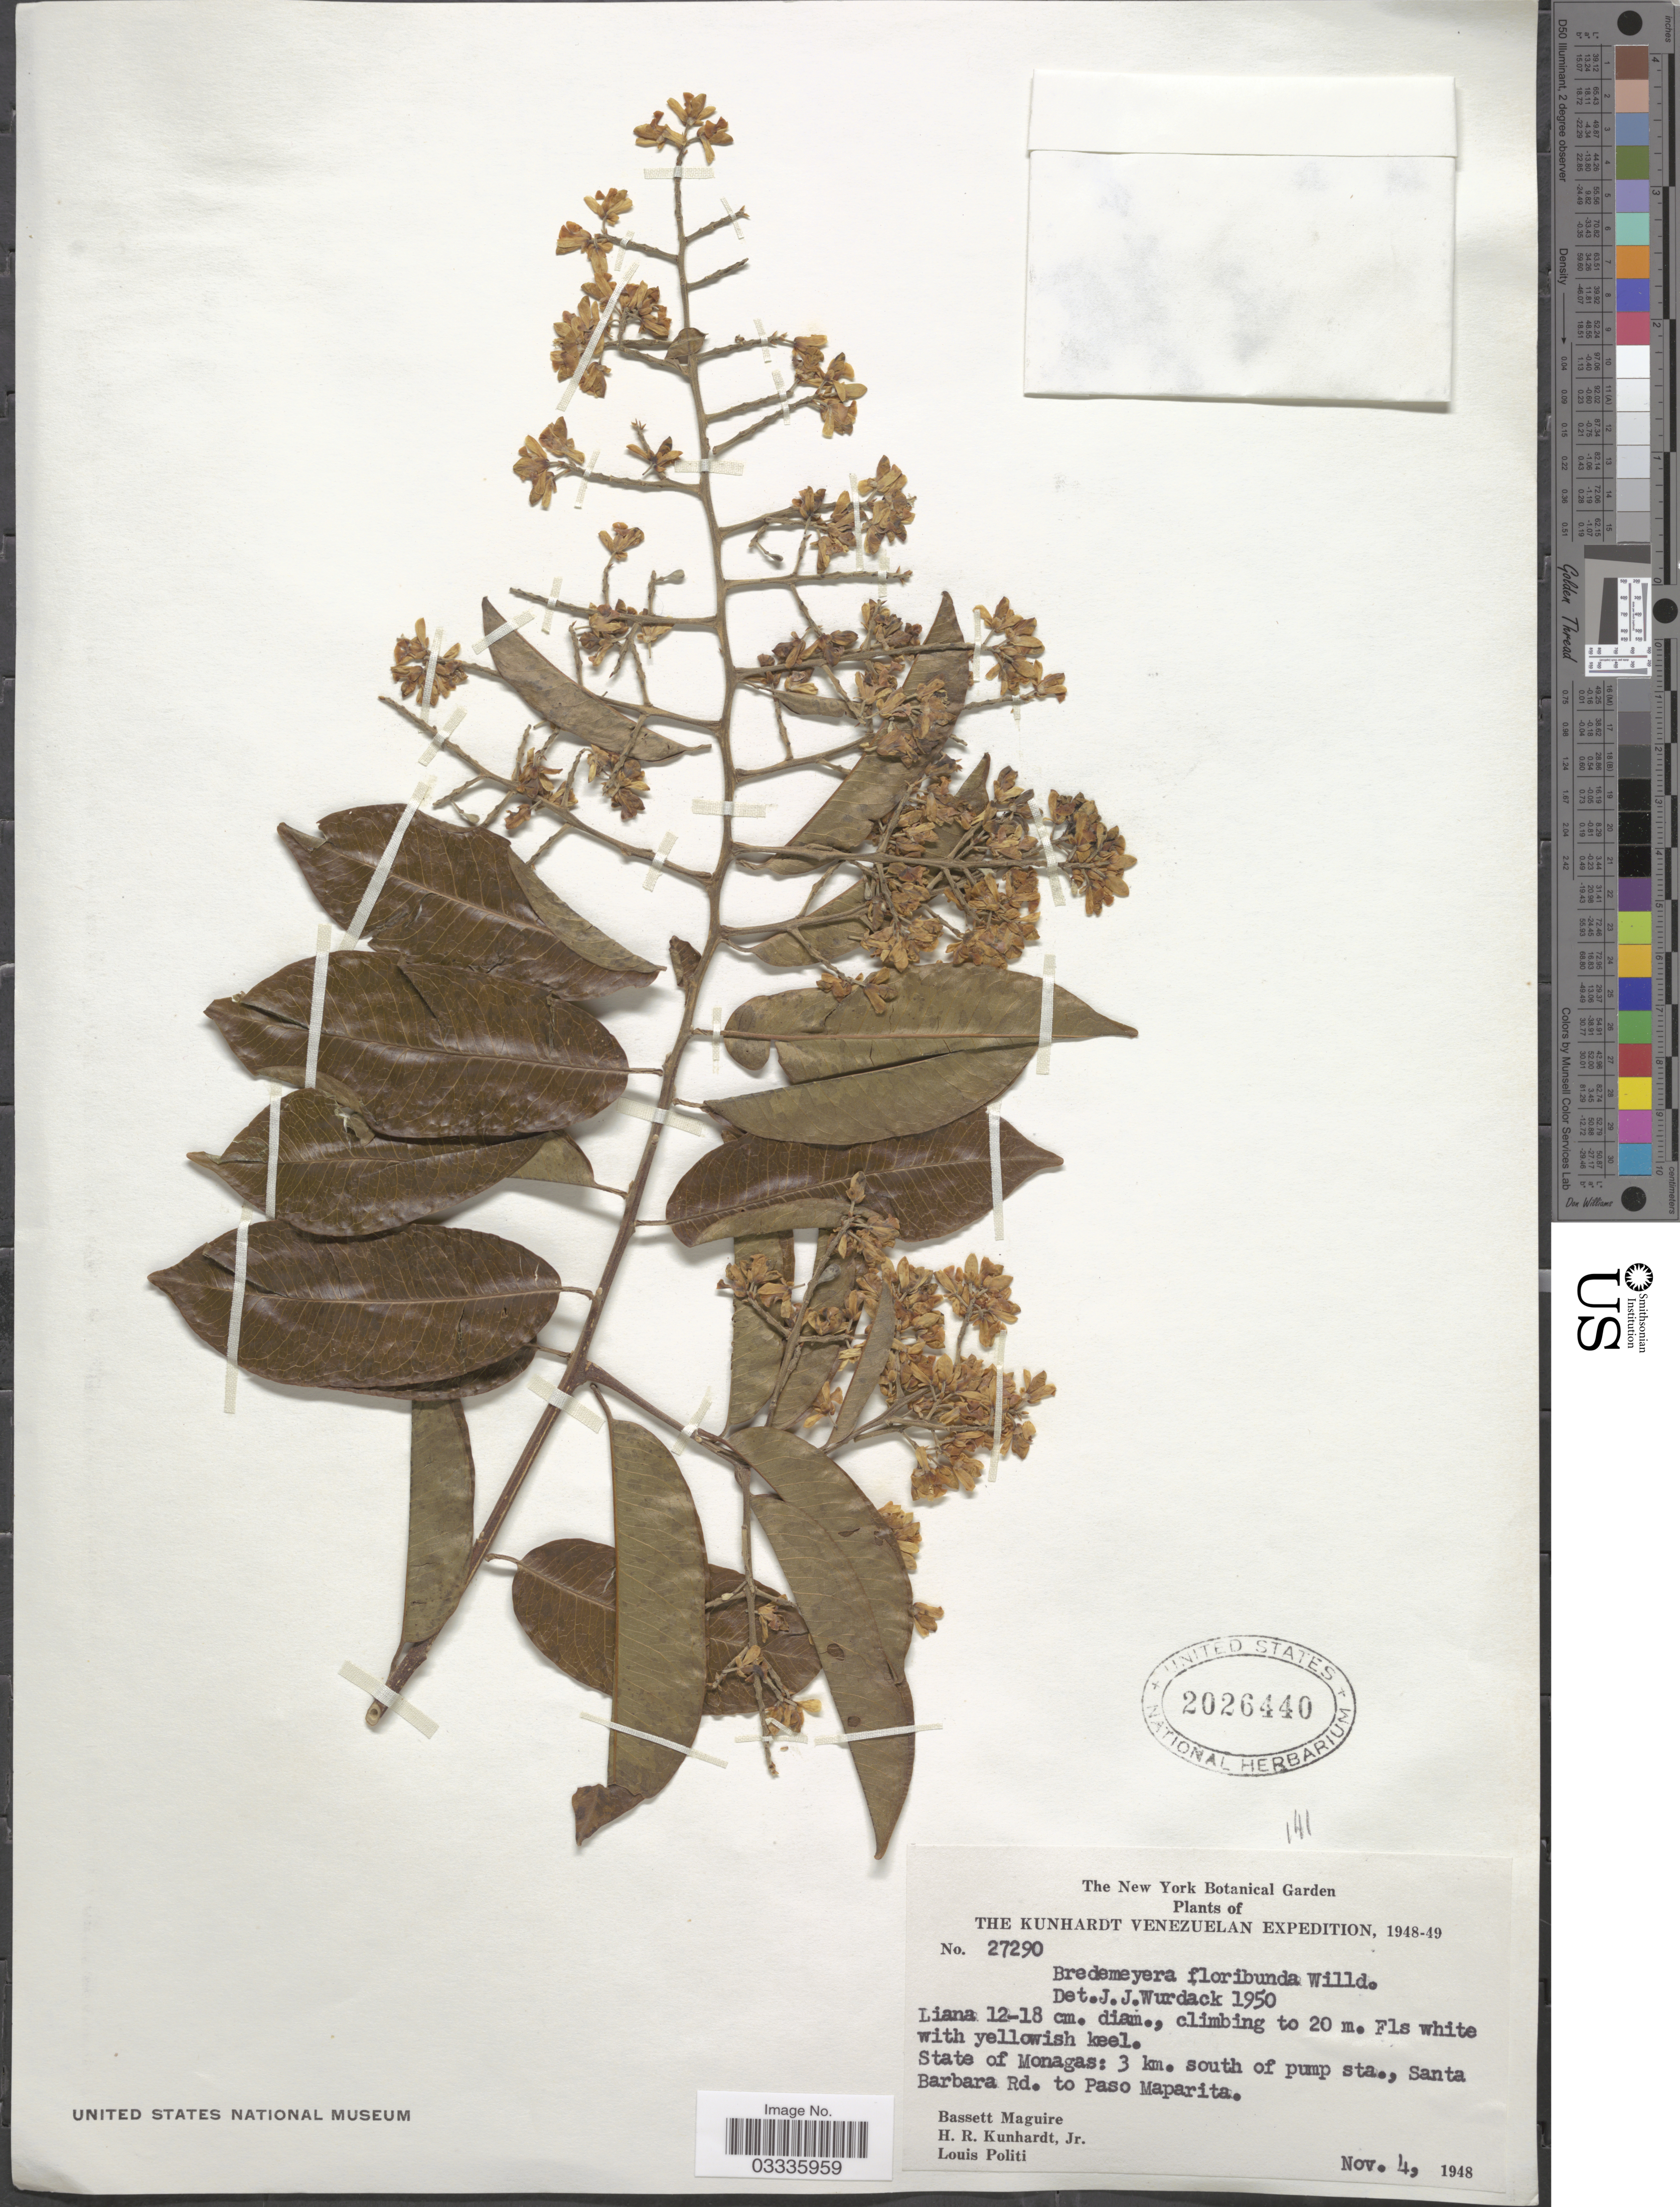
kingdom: Plantae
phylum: Tracheophyta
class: Magnoliopsida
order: Fabales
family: Polygalaceae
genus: Bredemeyera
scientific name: Bredemeyera floribunda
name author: Willd.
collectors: B. Maguire, H. Kunhardt & L. Politi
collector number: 27290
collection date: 1948-11-04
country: Venezuela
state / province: Monagas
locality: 3 km. south of pump sta., Santa Barbara Rd. to Paso Maparita.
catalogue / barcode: US 2026440